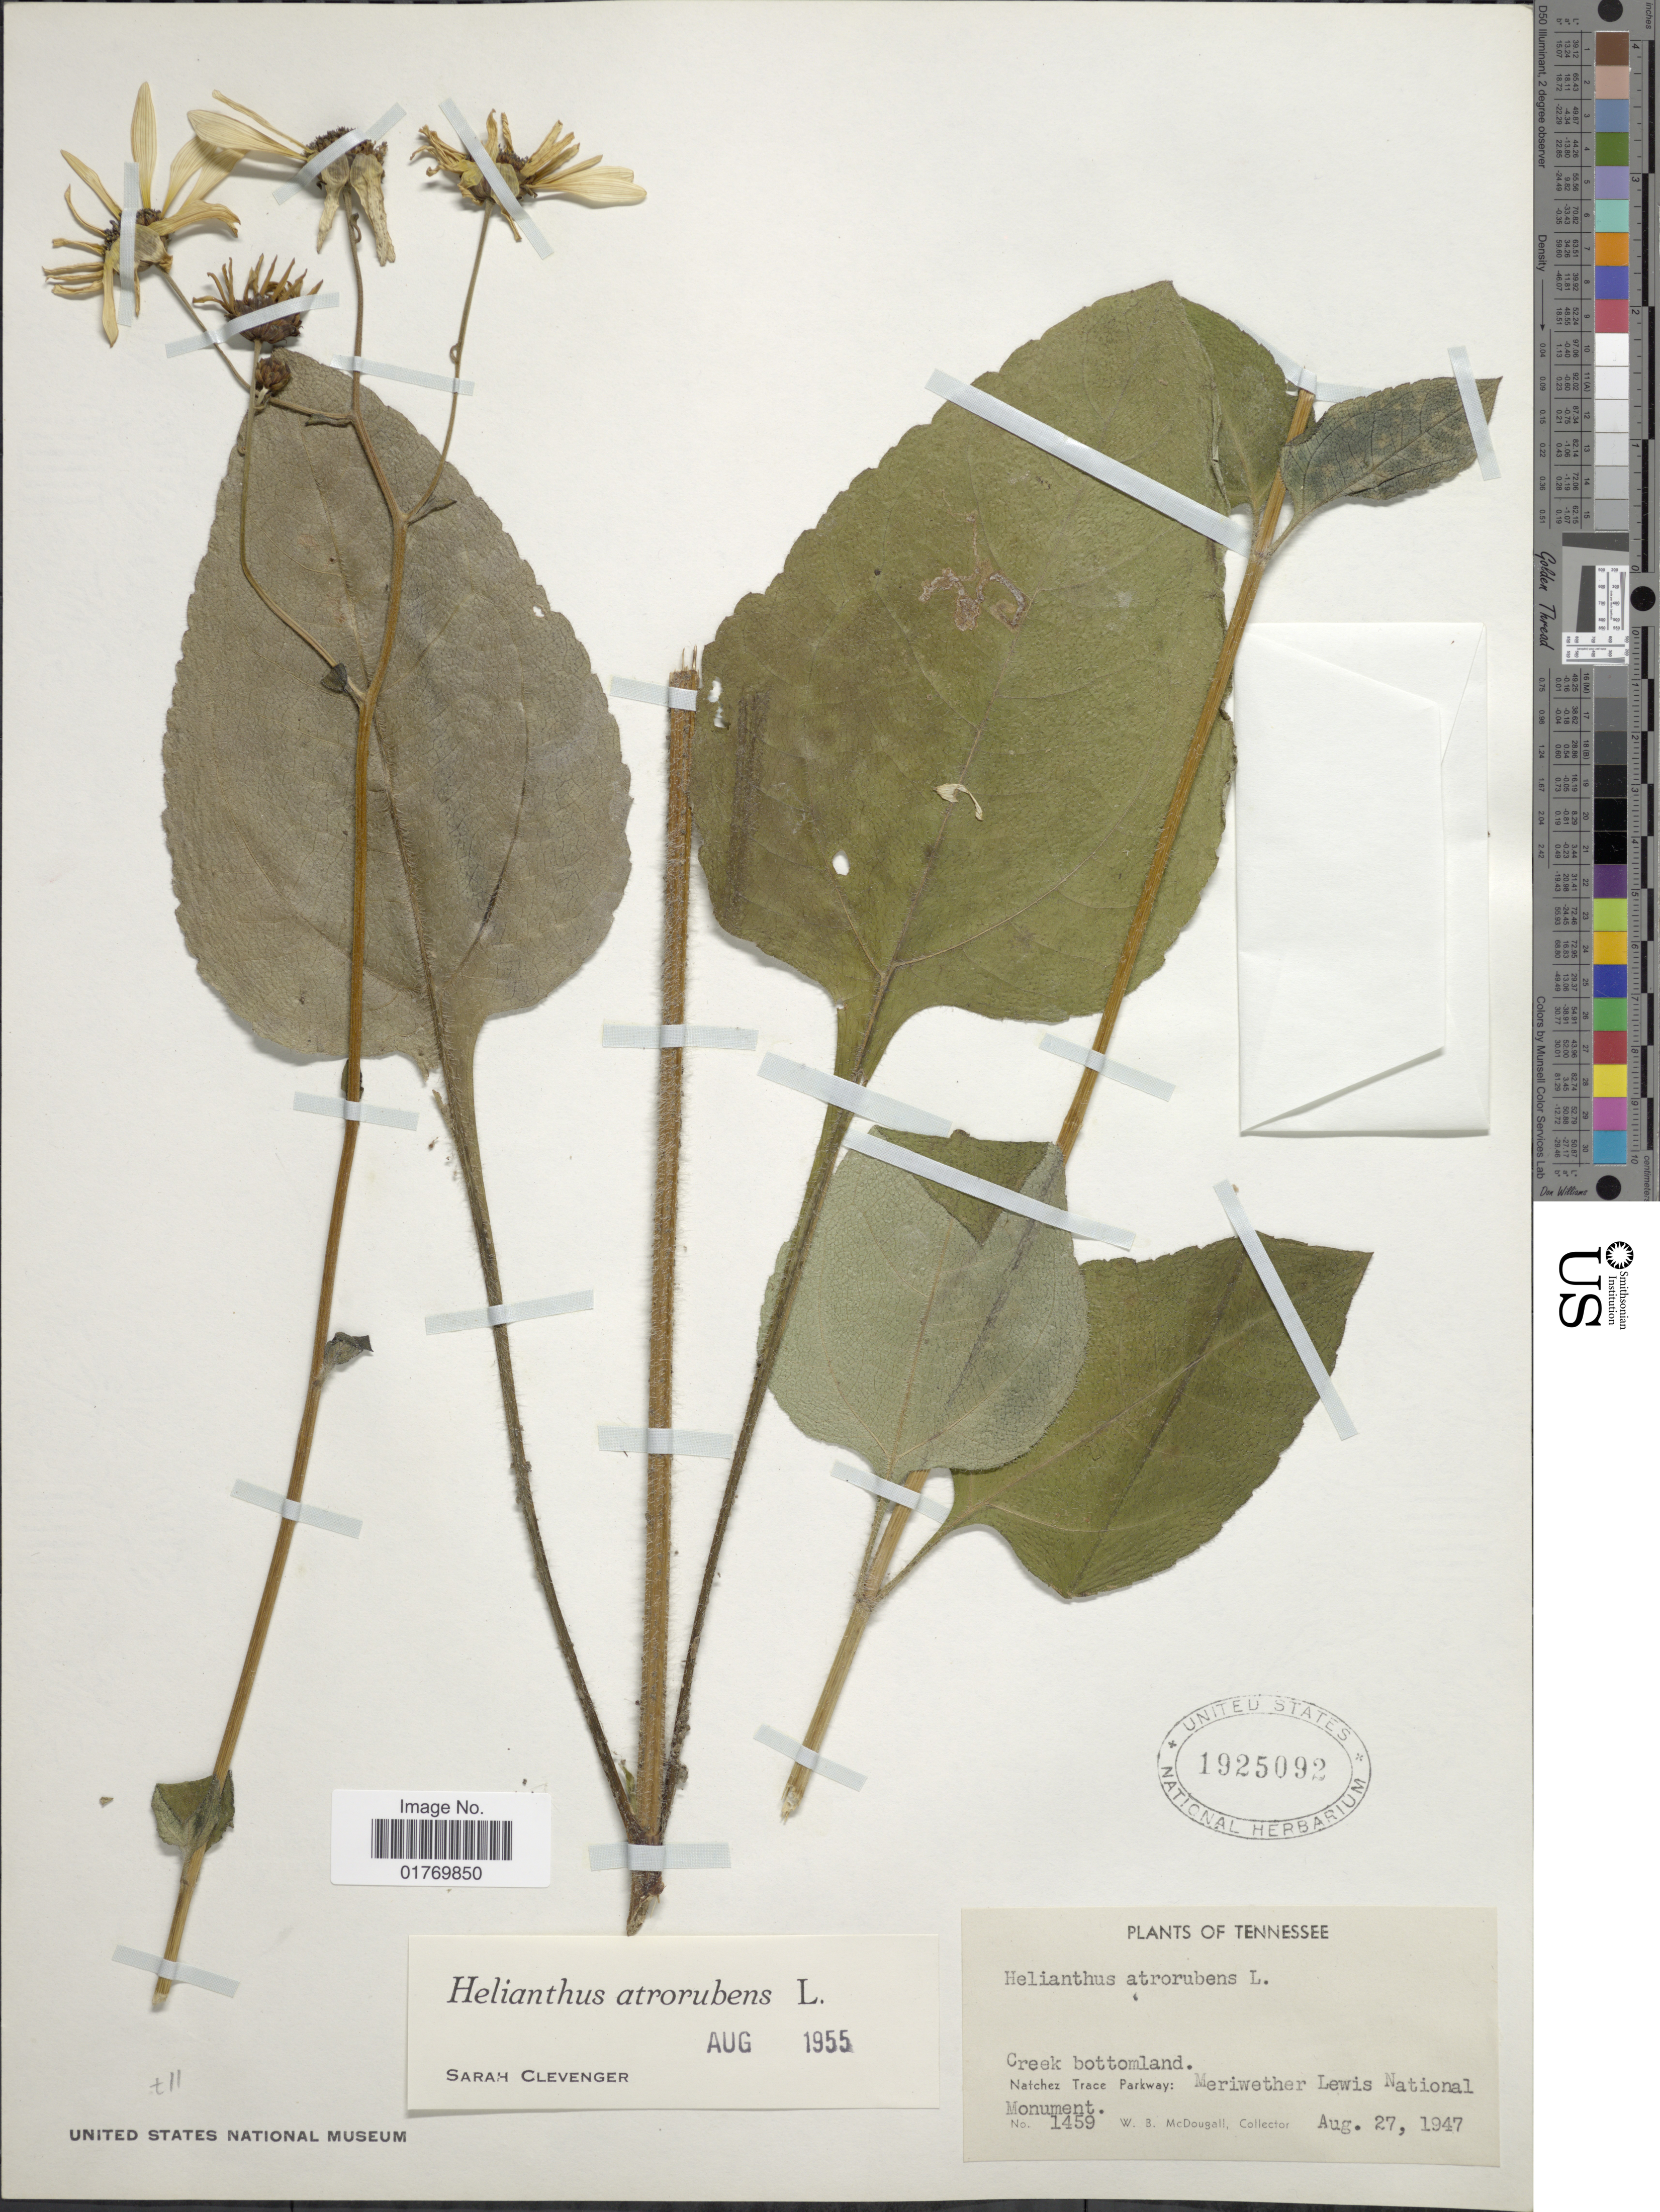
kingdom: Plantae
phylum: Tracheophyta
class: Magnoliopsida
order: Asterales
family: Asteraceae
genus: Helianthus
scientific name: Helianthus atrorubens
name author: L.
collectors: W. B. McDougall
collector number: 1459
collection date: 1947-08-27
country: United States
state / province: Tennessee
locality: Creek bottomland, Natchez Trace Parkway: Meriwether Lewis National Monument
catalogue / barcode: US 1925092